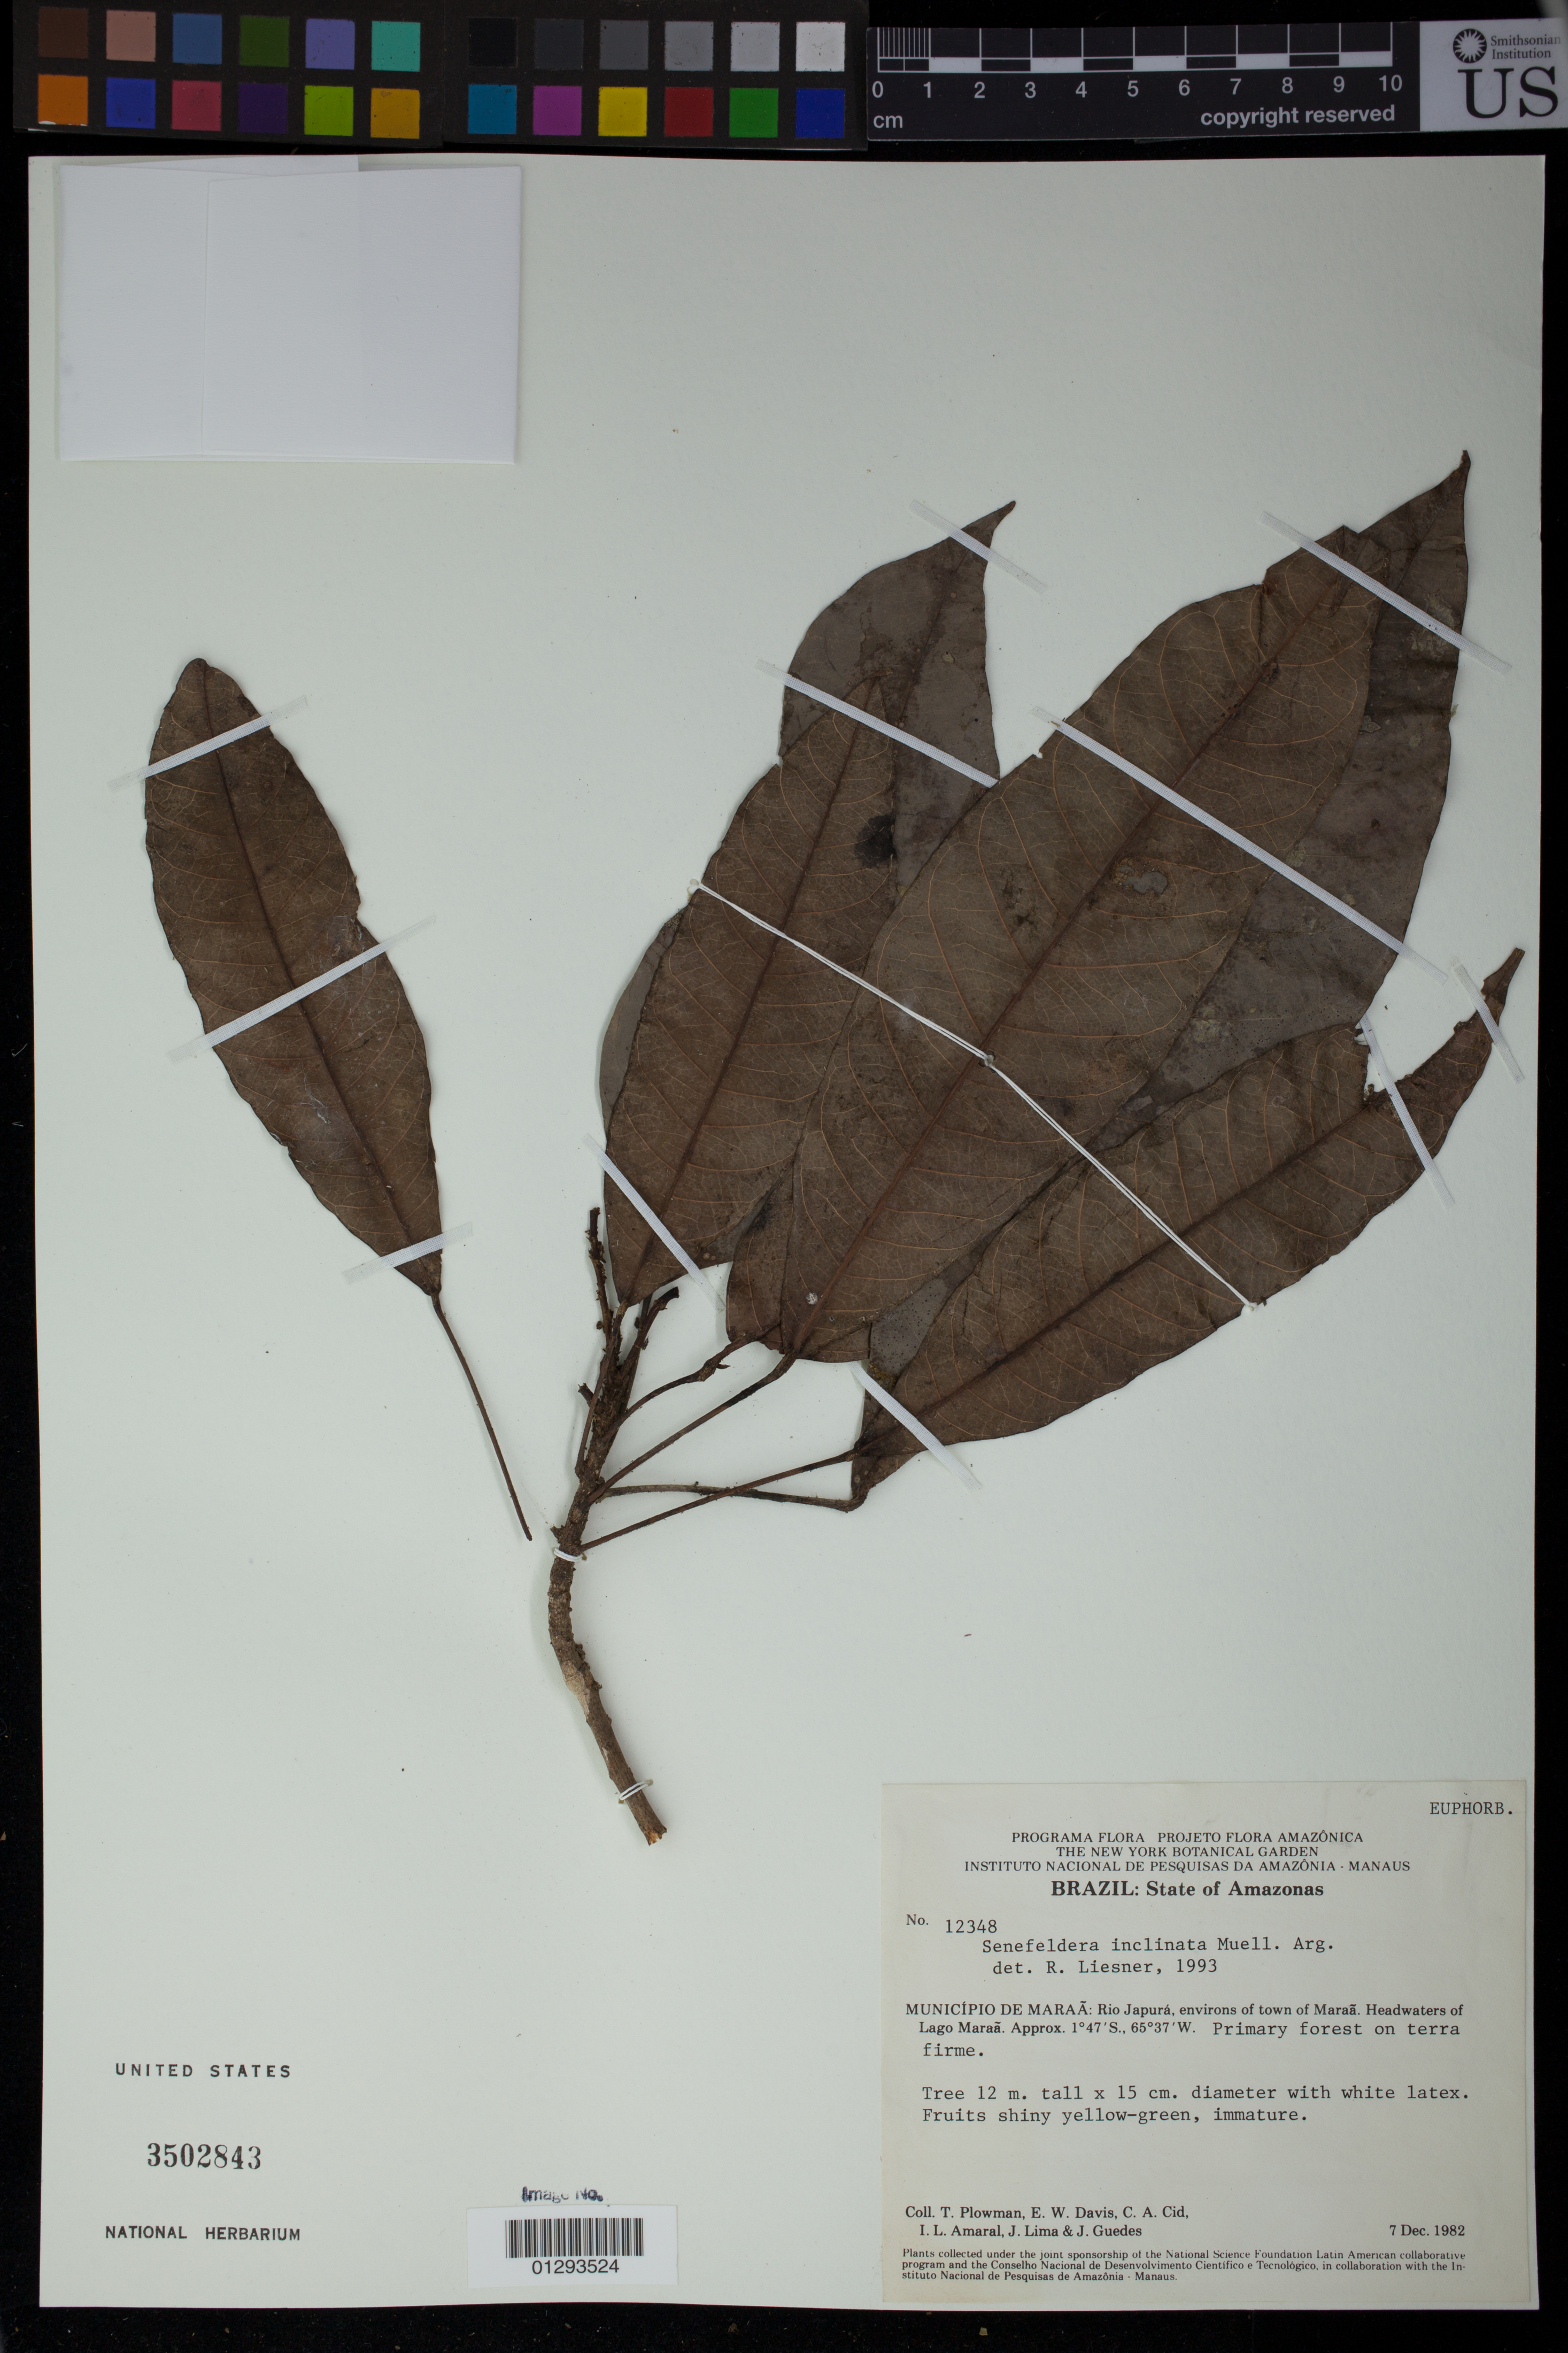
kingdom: Plantae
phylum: Tracheophyta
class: Magnoliopsida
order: Malpighiales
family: Euphorbiaceae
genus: Senefeldera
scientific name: Senefeldera inclinata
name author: Müll. Arg.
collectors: T. Plowman, E. W. Davis, C. A. Cid Ferreira, I. L. Amaral, J. Lima & J. Guedes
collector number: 12348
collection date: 1982-12-07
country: Brazil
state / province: Amazonas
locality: Municipio de Maraa: Rio Japura, environs of town of Maraa. Headwaters of Lago Maraa.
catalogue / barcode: US 3502843